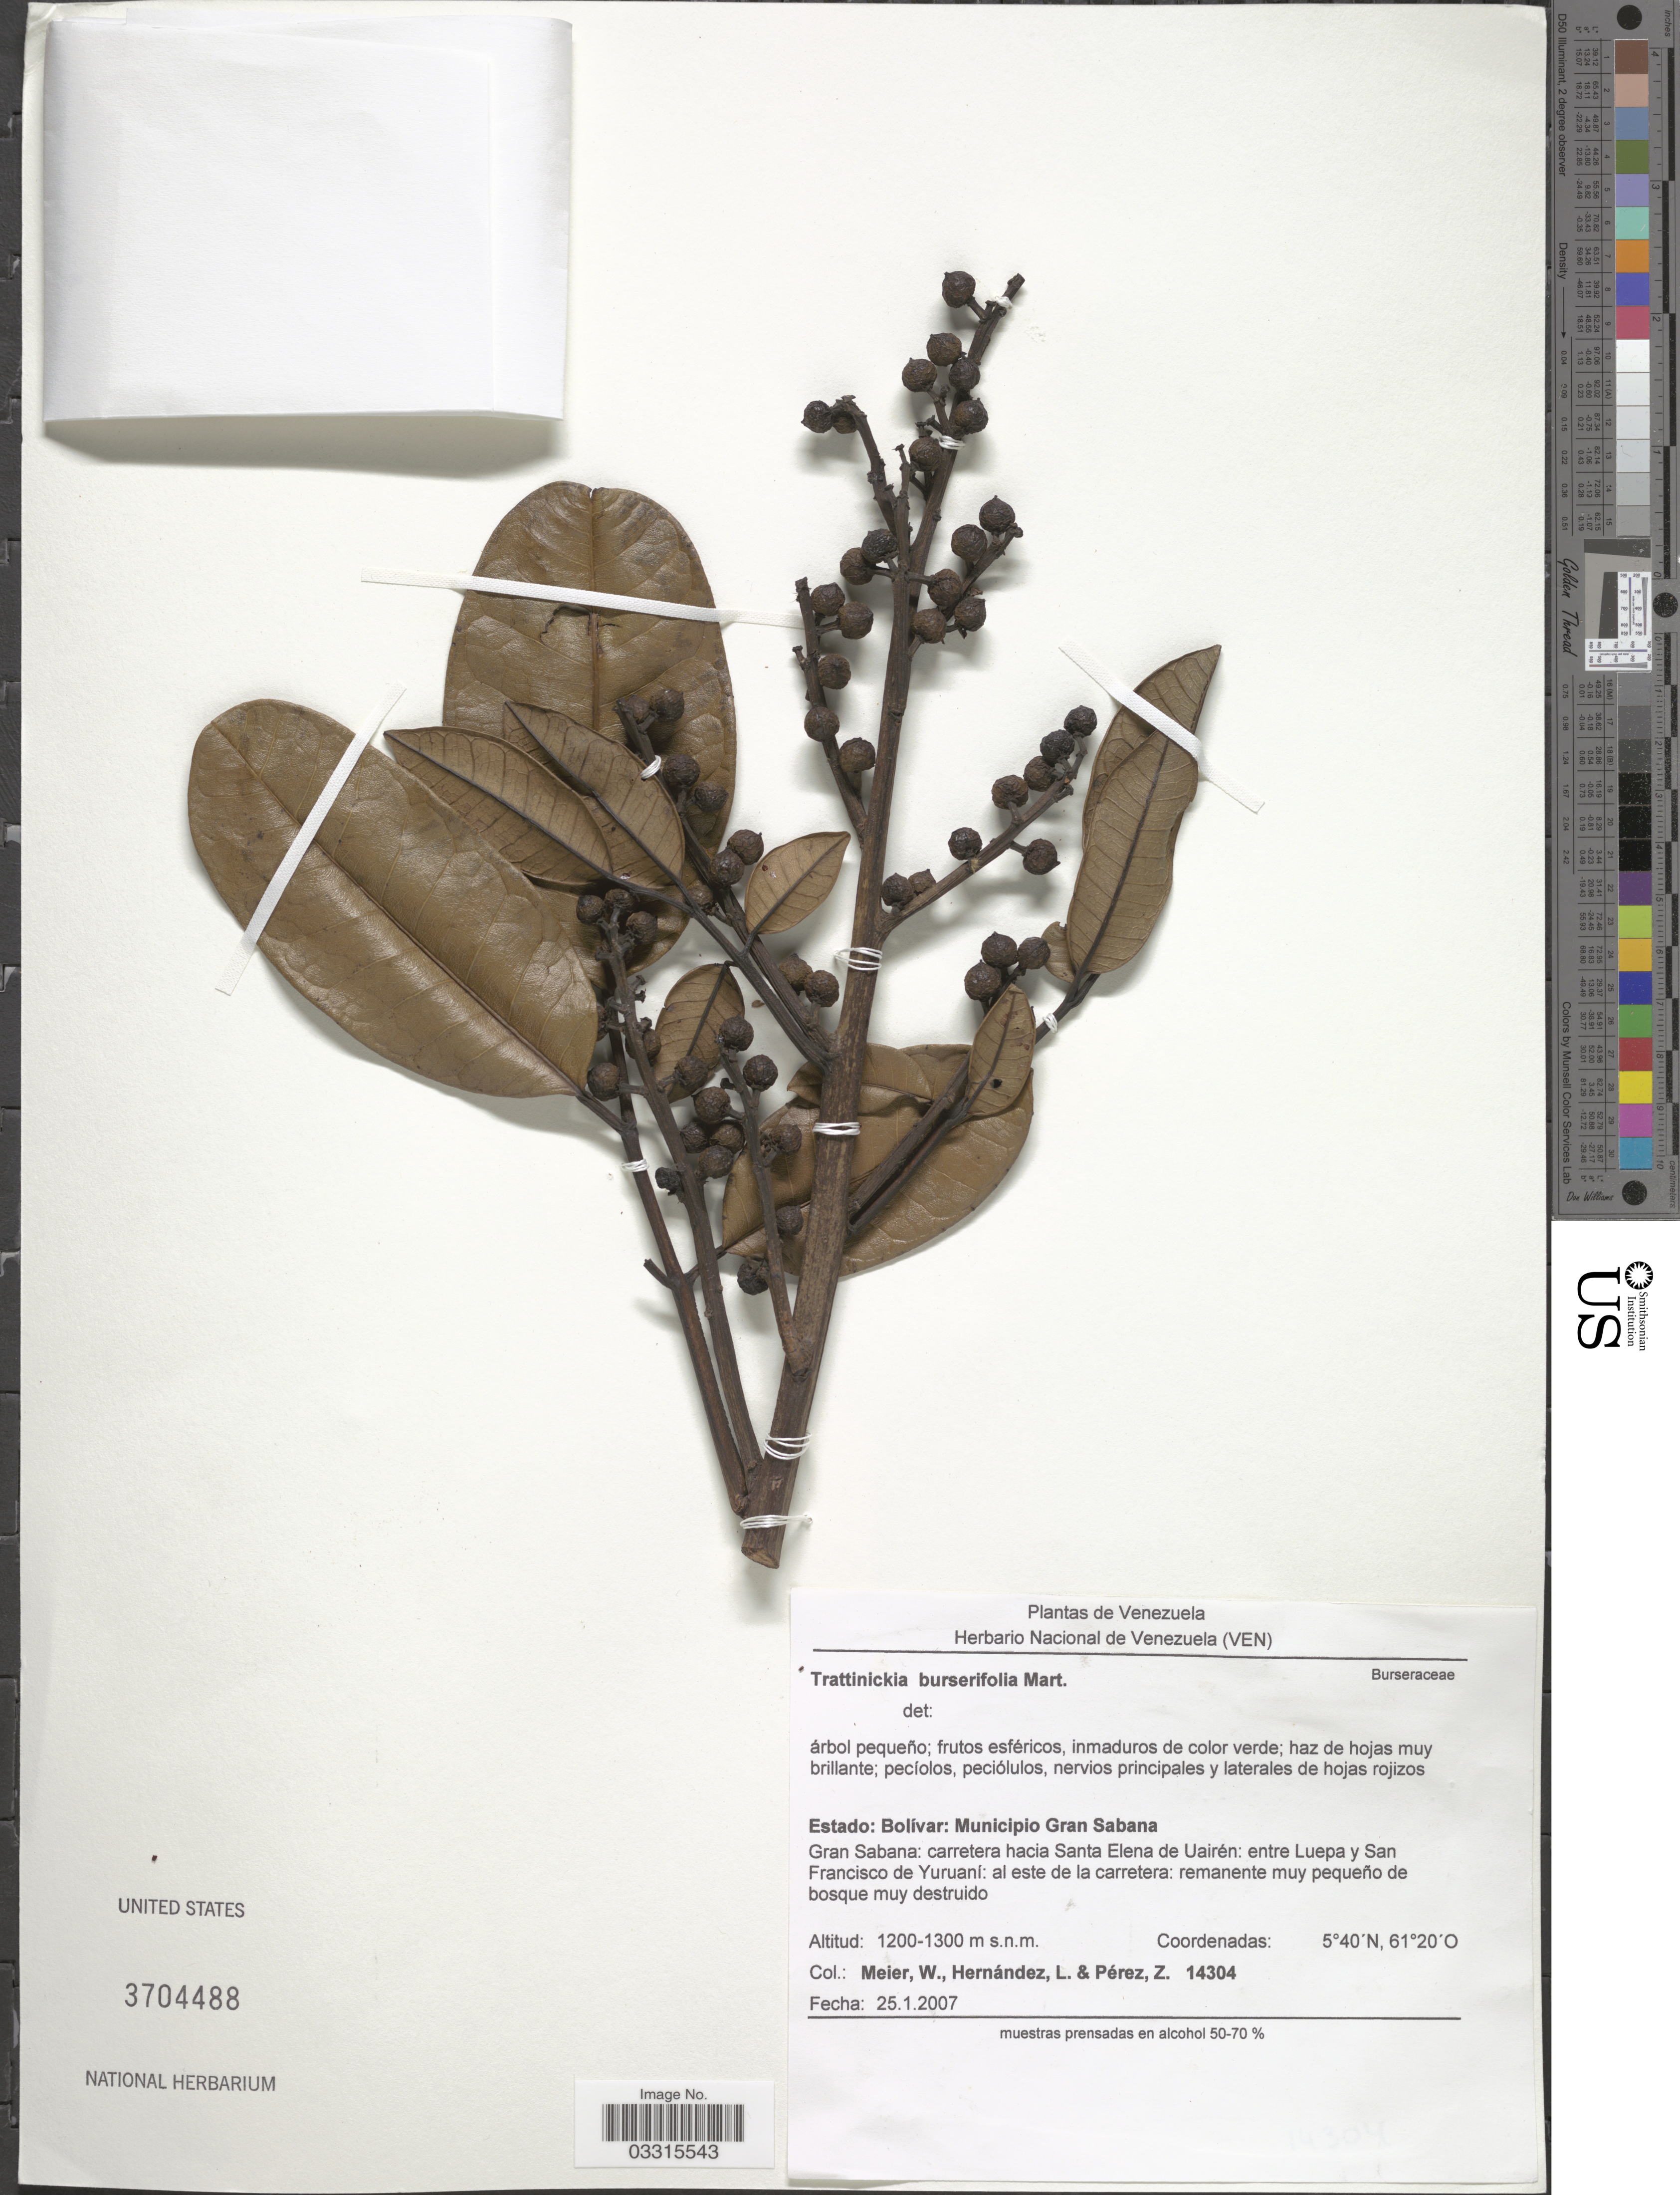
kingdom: Plantae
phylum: Tracheophyta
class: Magnoliopsida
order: Sapindales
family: Burseraceae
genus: Trattinnickia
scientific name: Trattinnickia burserifolia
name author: Mart.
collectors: W. Meier, L. Hernández & Z. Perez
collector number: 14304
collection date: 2007-01-25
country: Venezuela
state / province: Bolivar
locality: Municipio Gran Sabana. Gran Sabana: carretera hacia Santa Elena de Uairén: entre Luepa y San Francisco de Yuruani: al este de la carretera.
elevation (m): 1200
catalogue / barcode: US 3704488